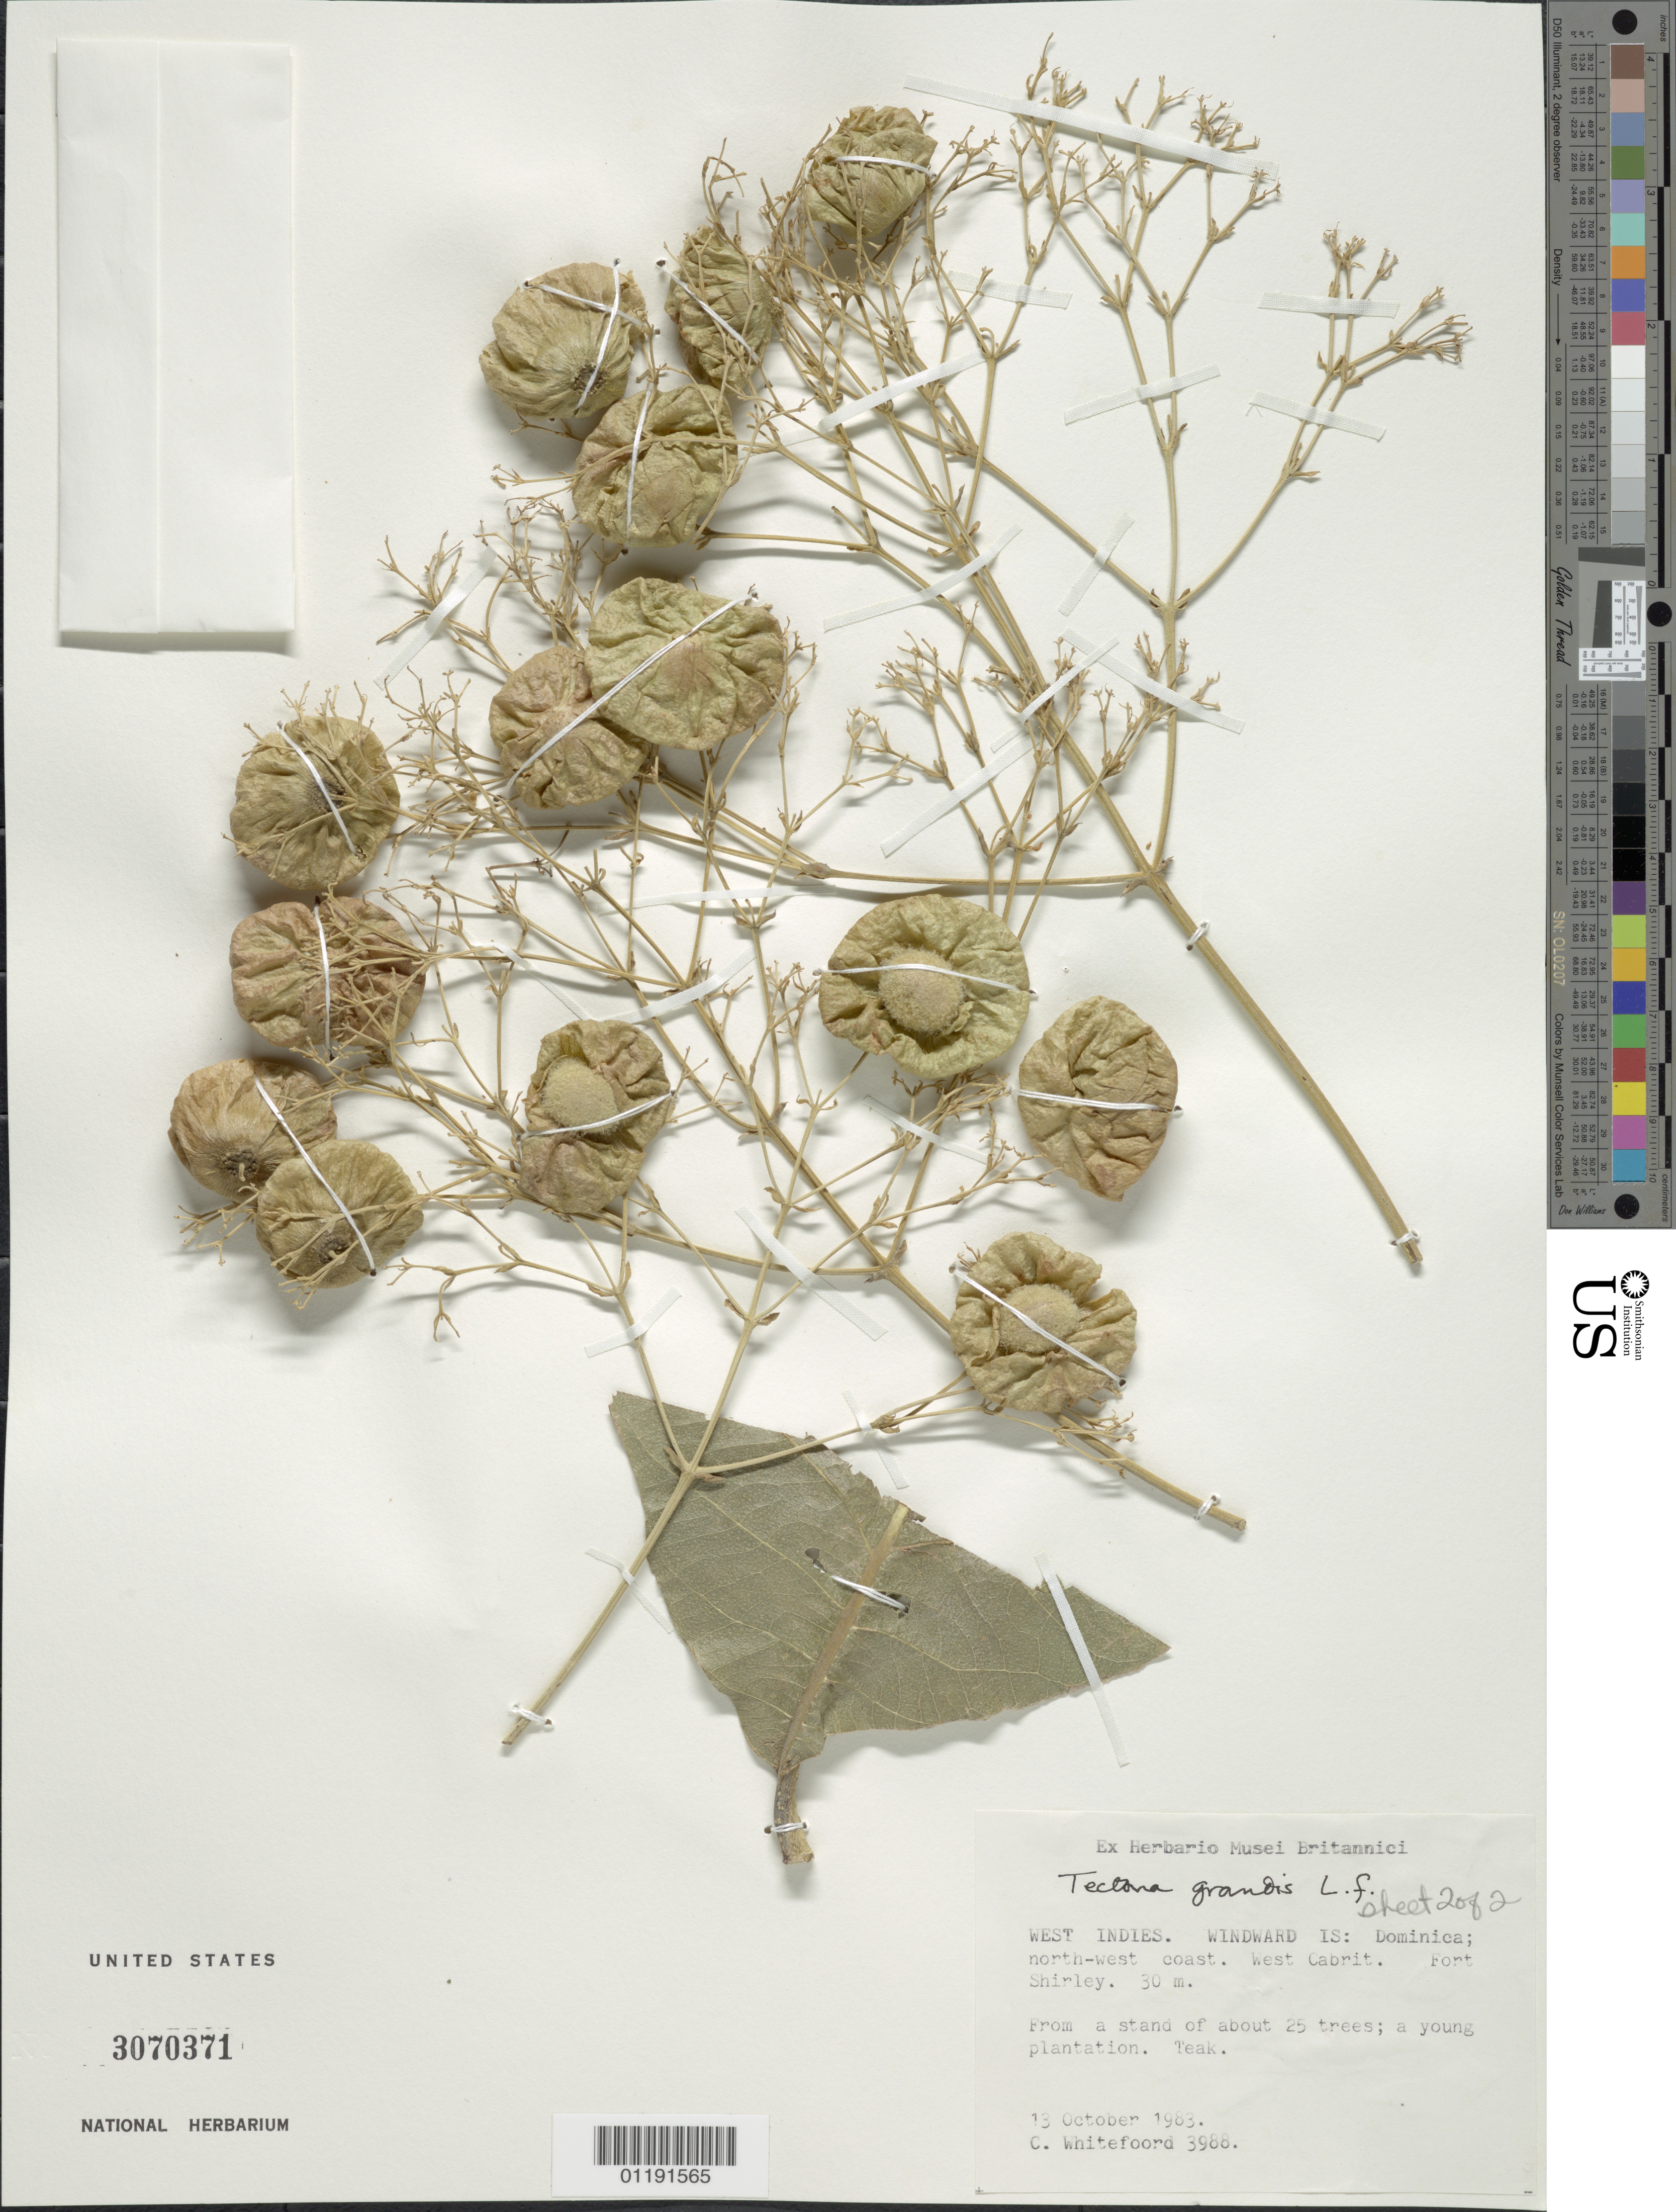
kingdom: Plantae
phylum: Tracheophyta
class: Magnoliopsida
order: Lamiales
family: Lamiaceae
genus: Tectona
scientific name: Tectona grandis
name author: L. f.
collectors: C. Whitefoord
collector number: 3988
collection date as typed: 13 Oct 1983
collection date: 1983-10-13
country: Dominica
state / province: St. John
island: Dominica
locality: Windward Is: Dominica: North-west coast. West Cabrit. By the sea.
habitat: NW coast, young teak plantation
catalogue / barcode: US 3070371